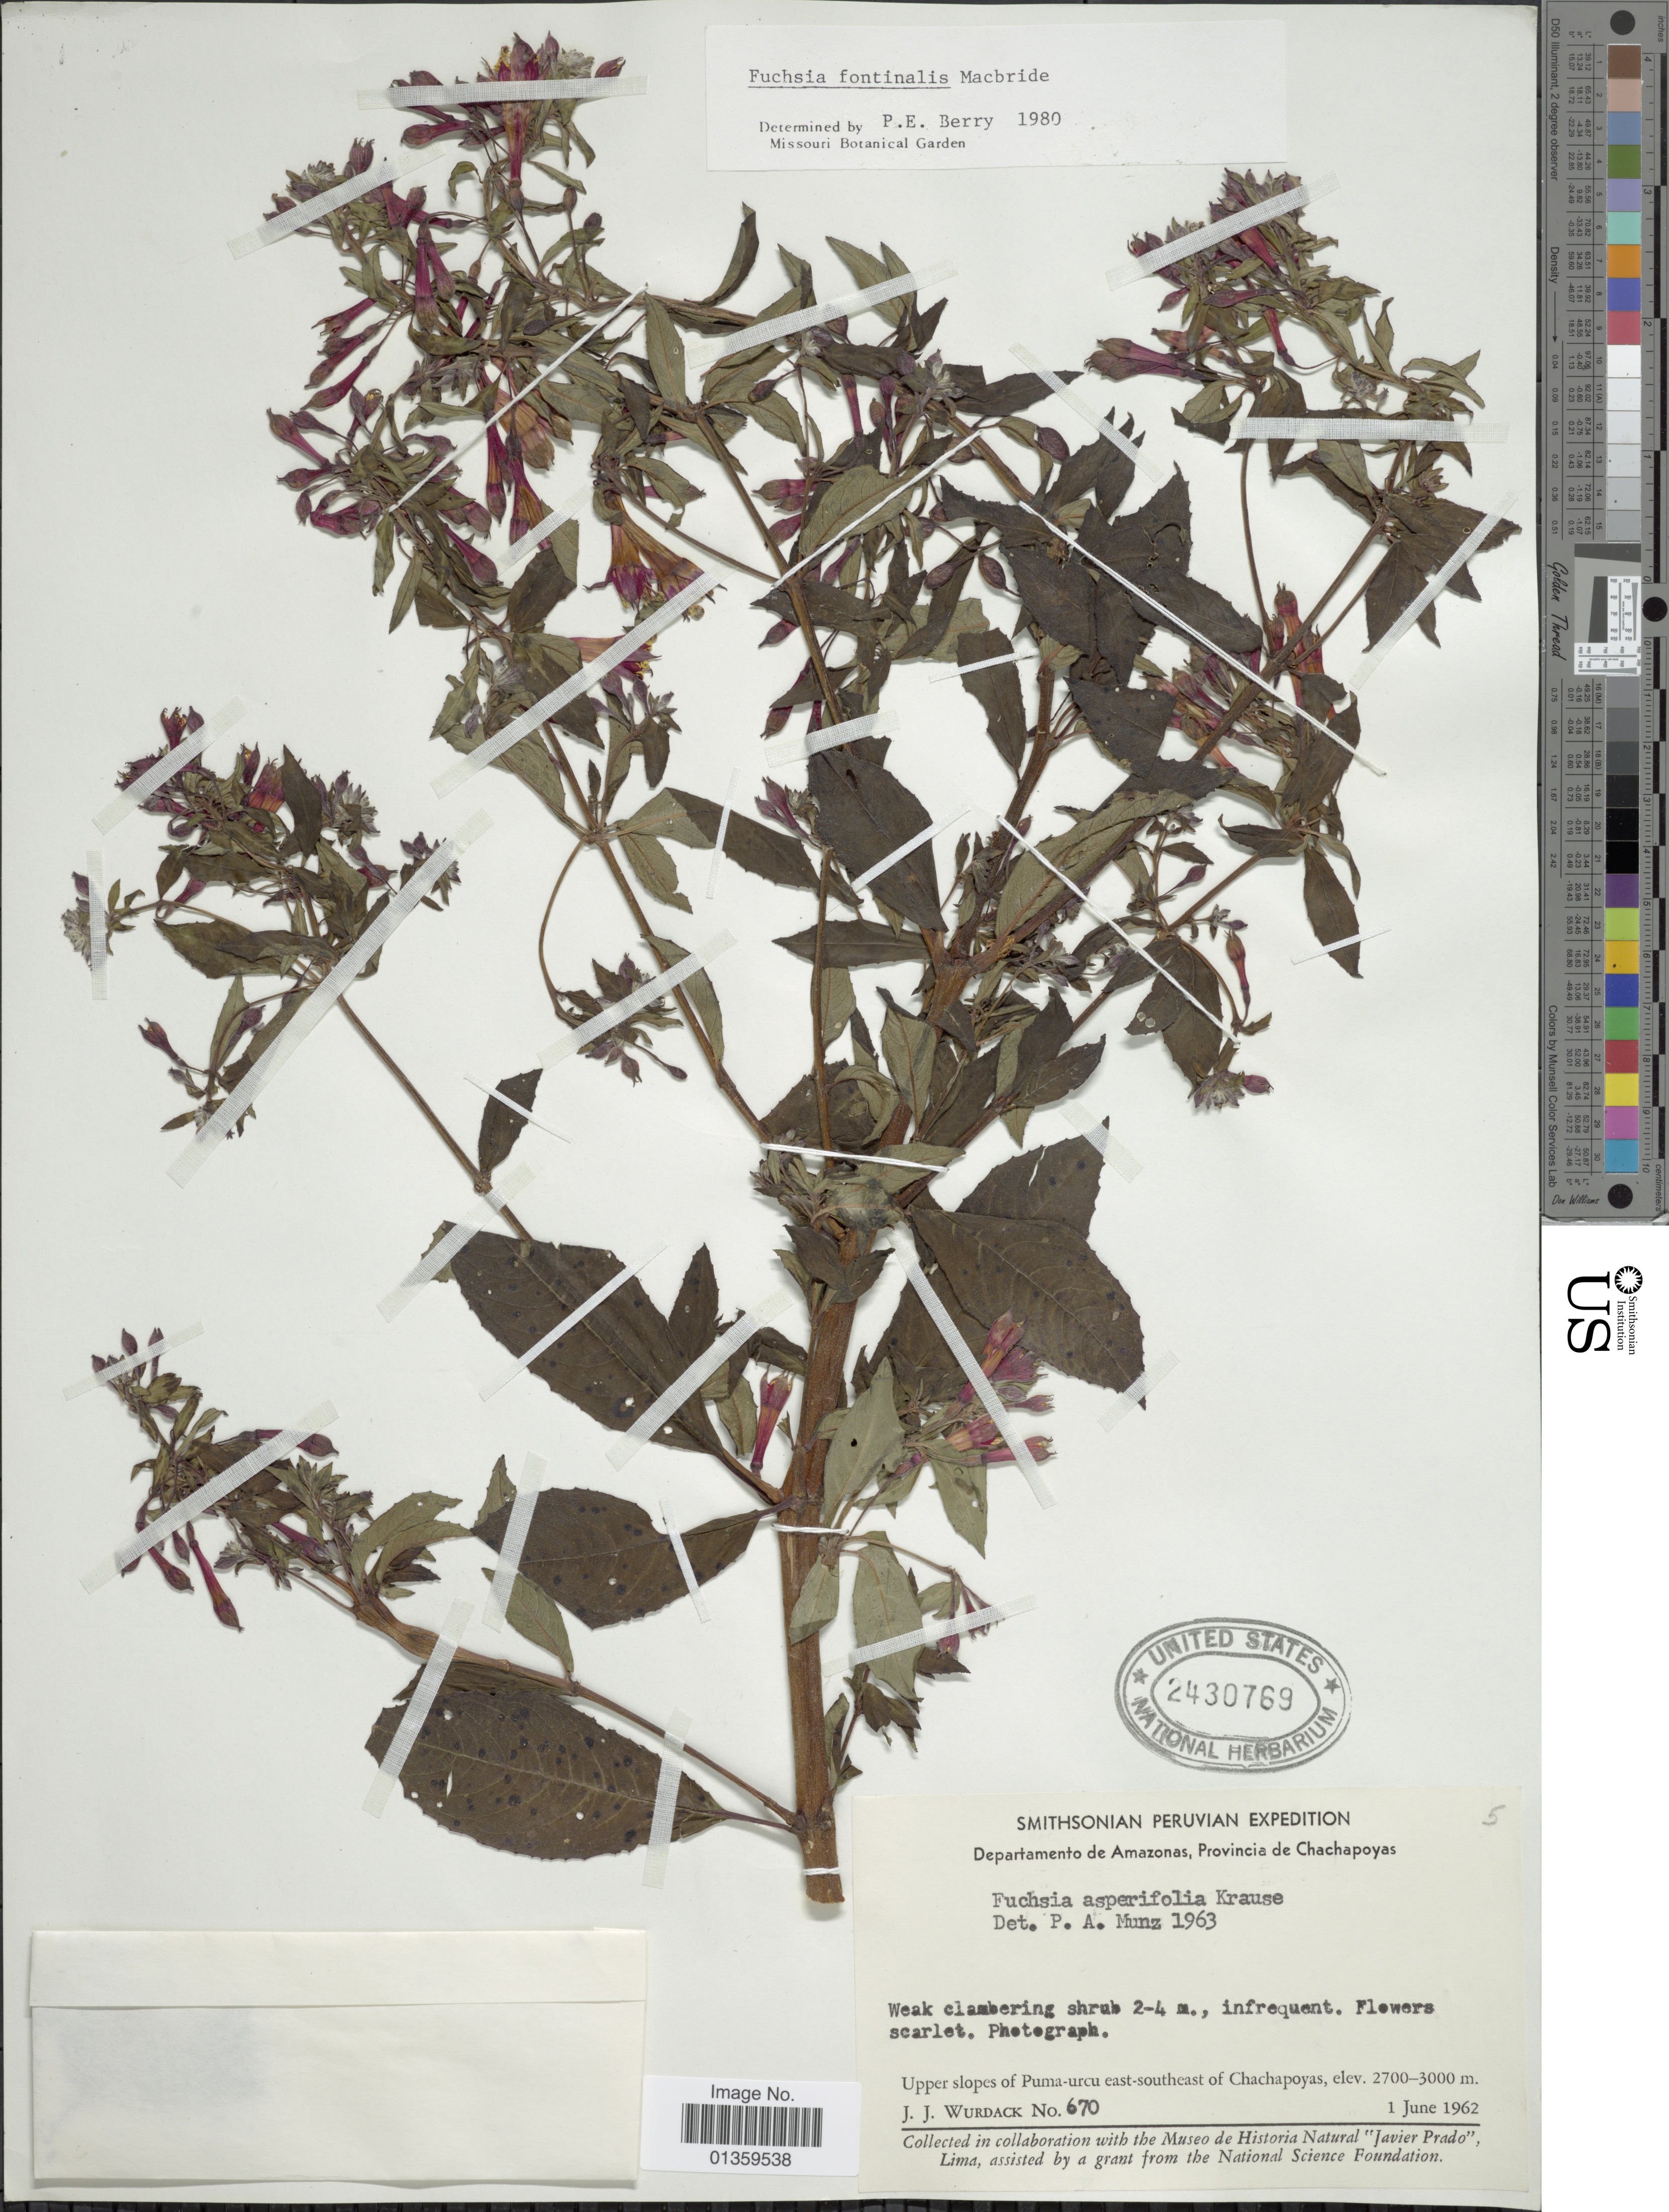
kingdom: Plantae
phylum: Tracheophyta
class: Magnoliopsida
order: Myrtales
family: Onagraceae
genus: Fuchsia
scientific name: Fuchsia fontinalis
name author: J.F. Macbr.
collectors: J. J. Wurdack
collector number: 670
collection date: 1962-06-01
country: Peru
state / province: Amazonas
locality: Provincia de Chachapoyas, Upper slopes of Puma-urcu east-southeast of Chachapoyas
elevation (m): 2700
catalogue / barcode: US 2430769